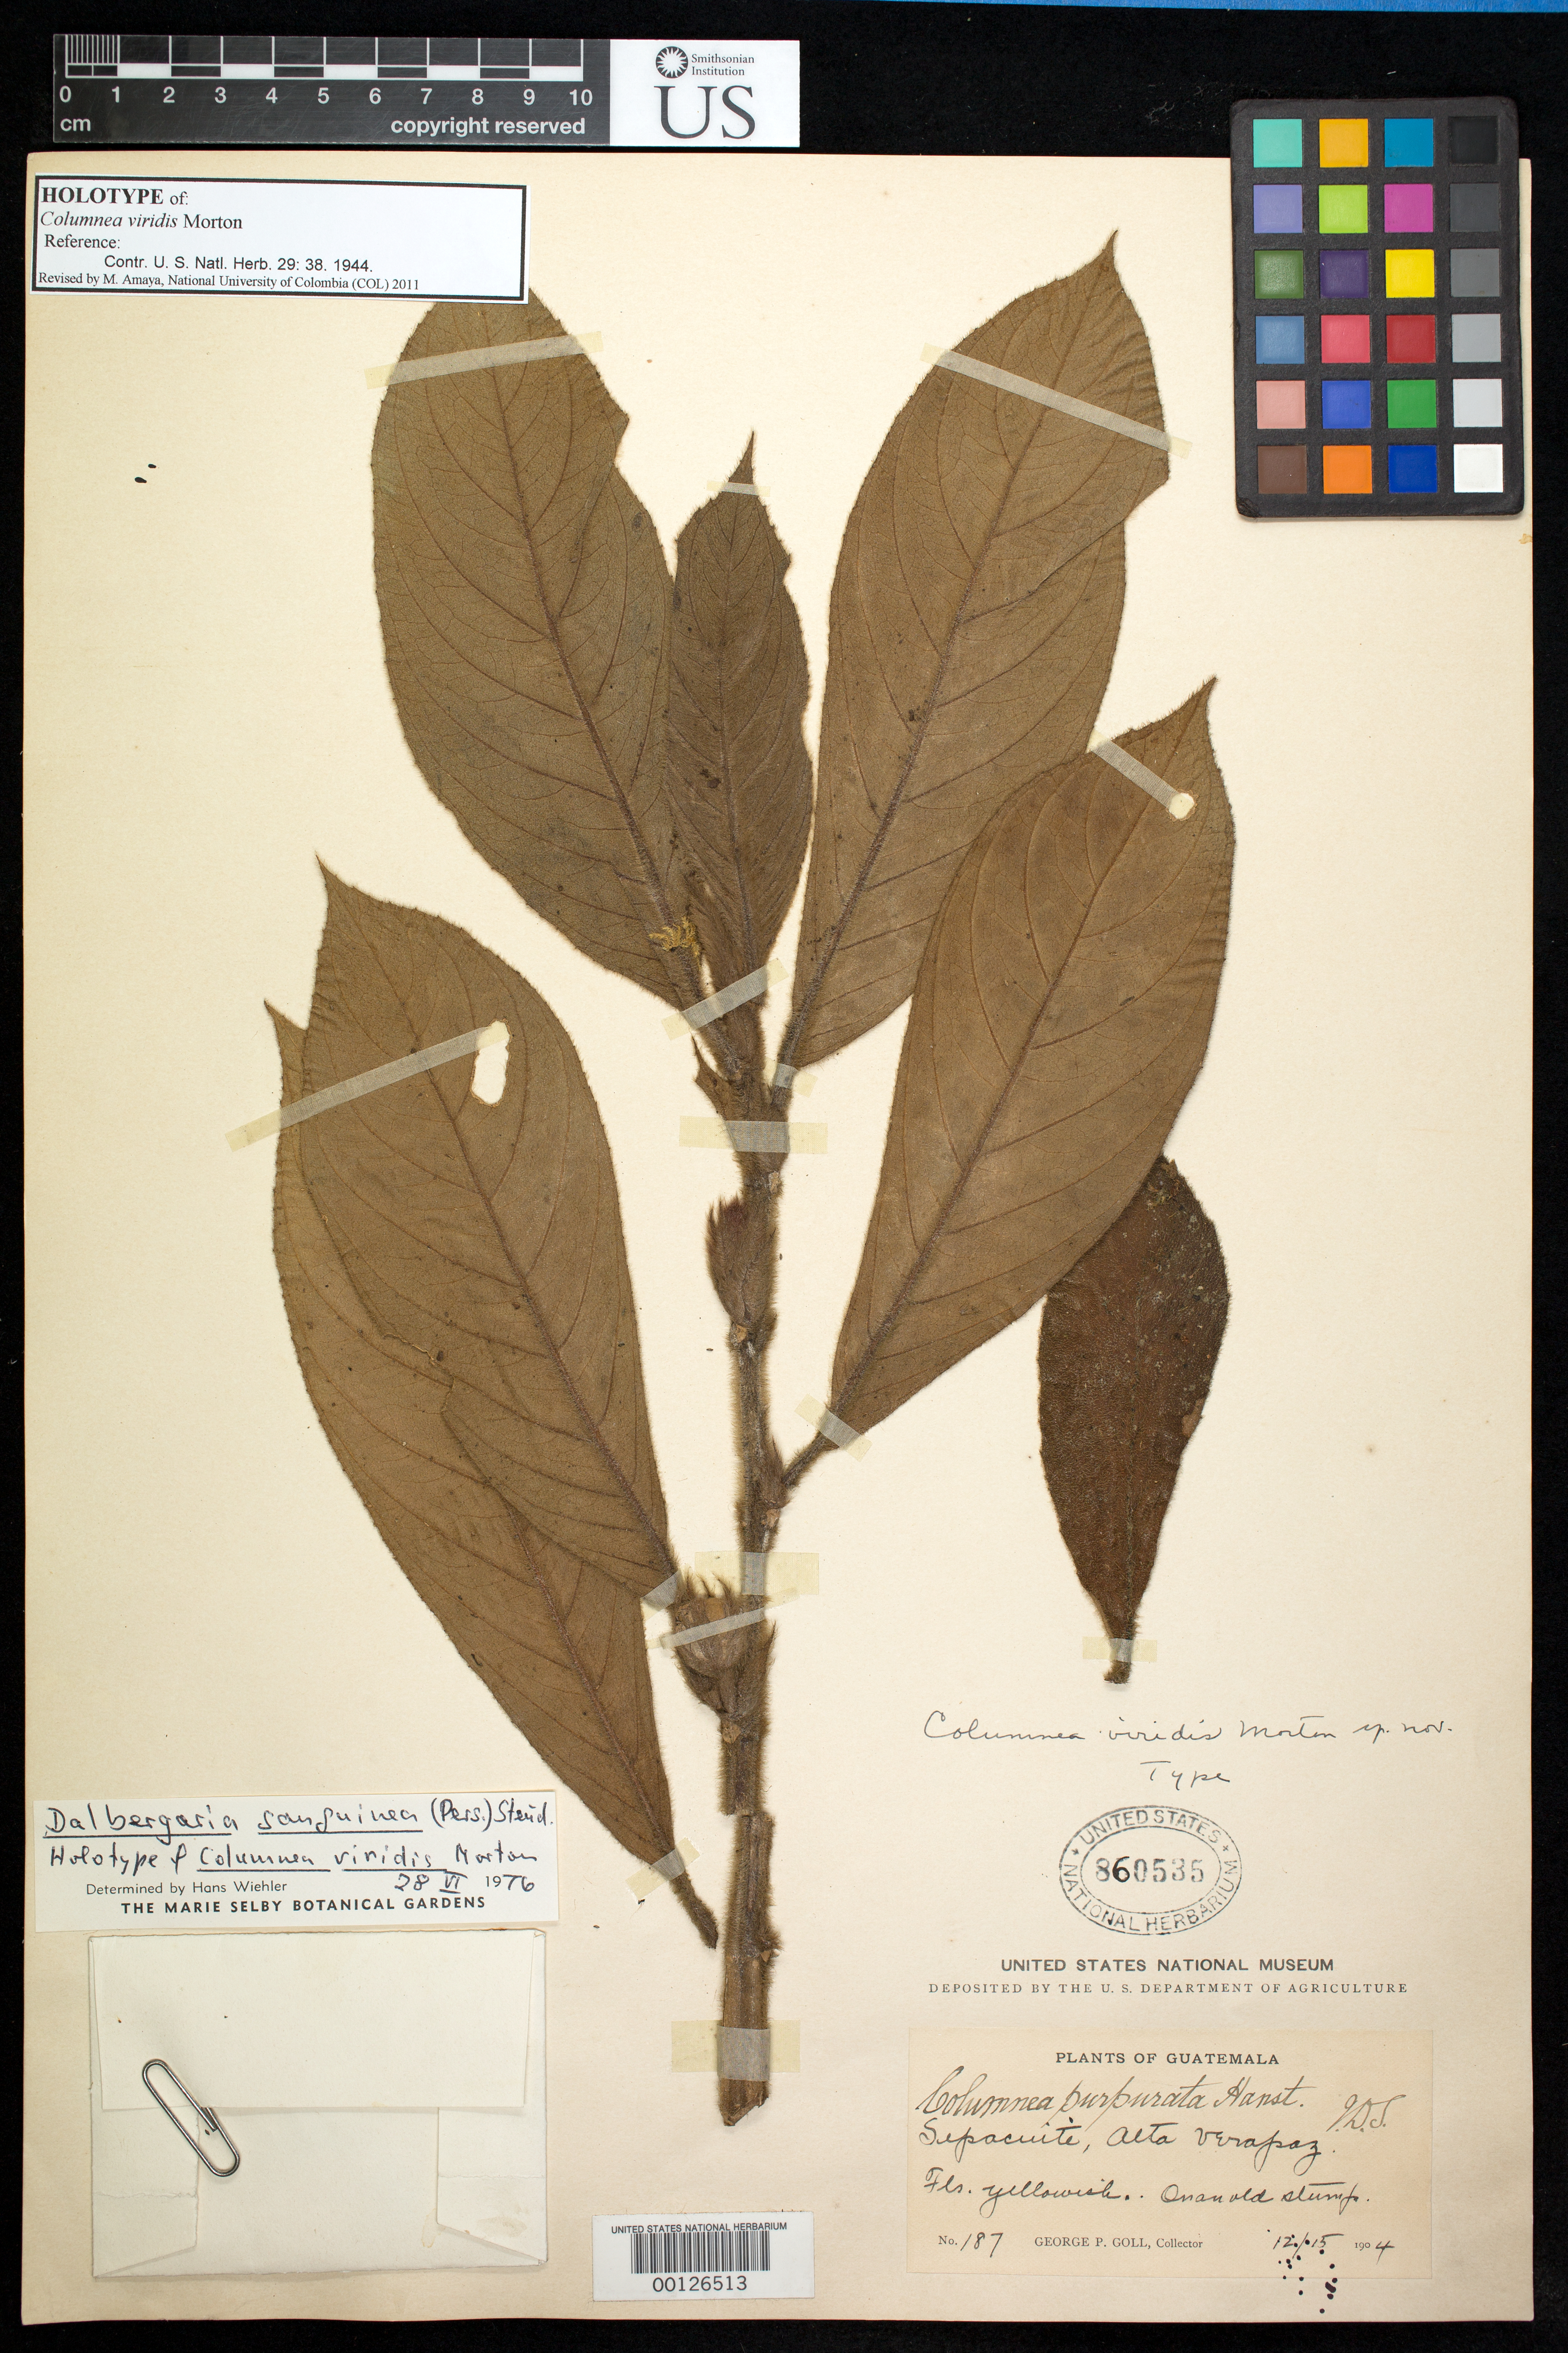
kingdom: Plantae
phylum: Tracheophyta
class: Magnoliopsida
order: Lamiales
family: Gesneriaceae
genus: Columnea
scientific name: Columnea viridis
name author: C.V. Morton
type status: Holotype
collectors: G. Goll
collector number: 187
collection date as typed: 15 Dec 1904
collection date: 1904-12-15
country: Guatemala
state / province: Alta Verapaz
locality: Sepacuite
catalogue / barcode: US 860535